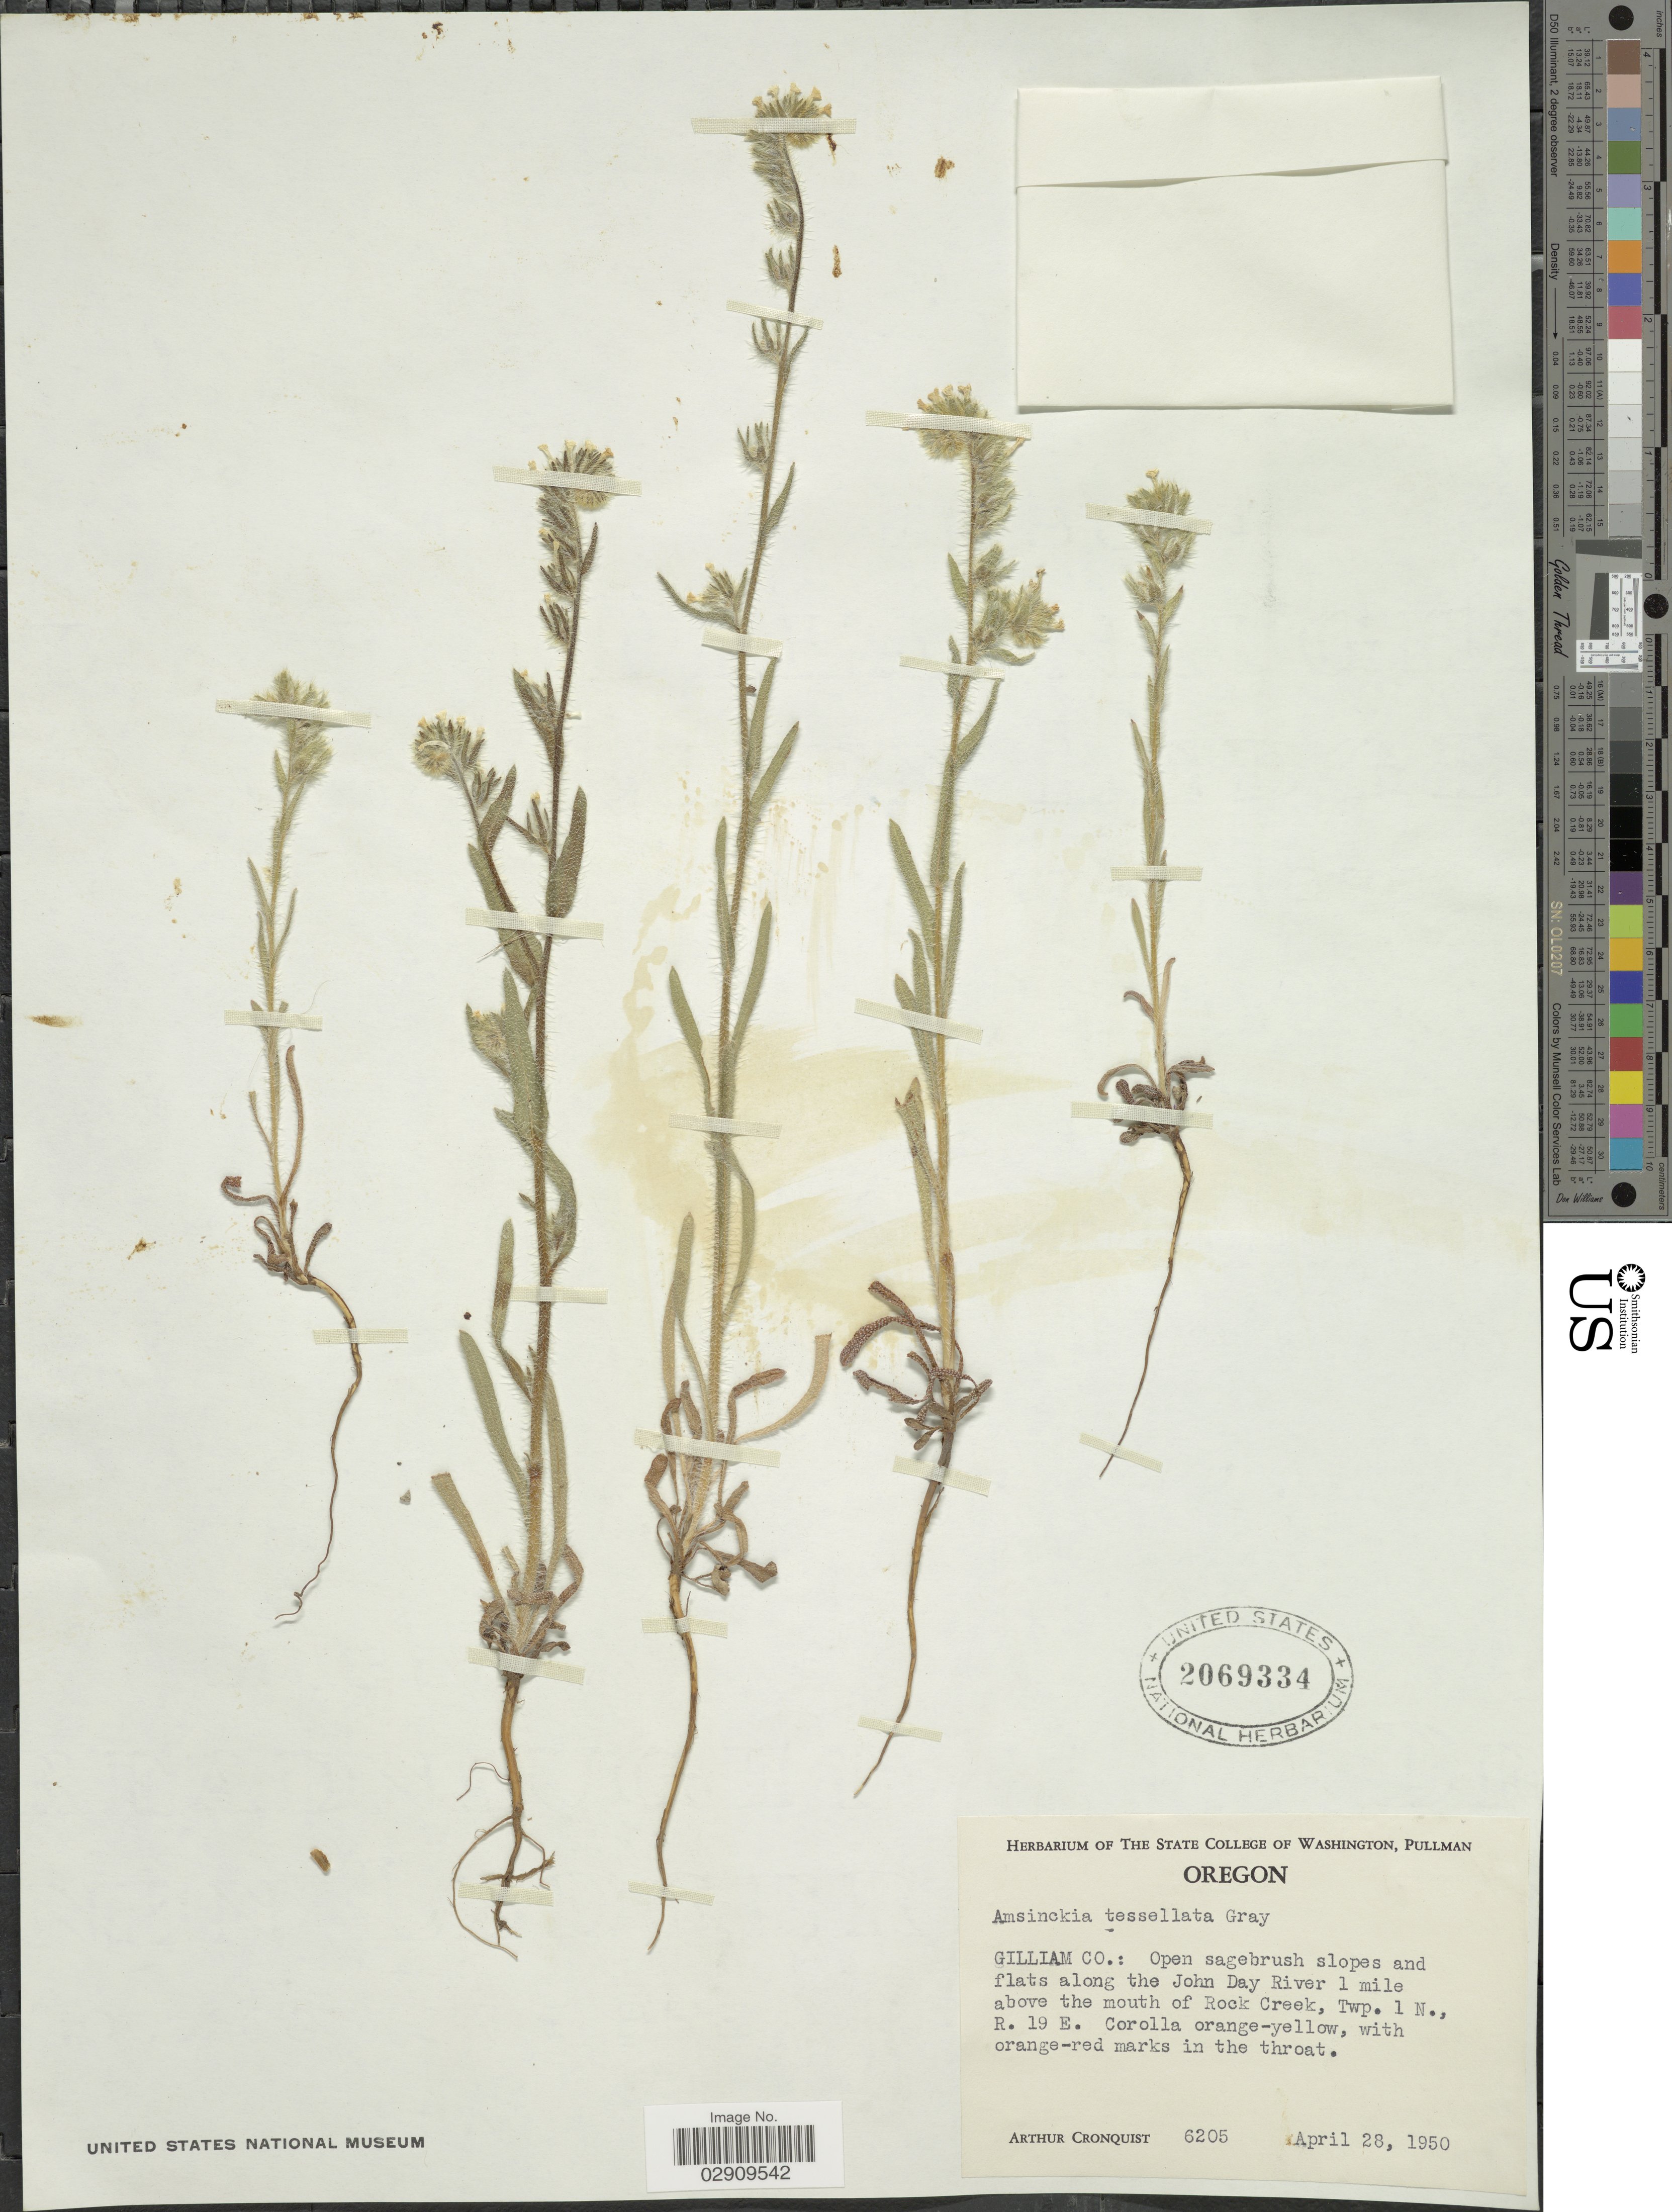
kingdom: Plantae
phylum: Tracheophyta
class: Magnoliopsida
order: Boraginales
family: Boraginaceae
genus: Amsinckia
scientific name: Amsinckia tessellata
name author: A. Gray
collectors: A. J. Cronquist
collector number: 6205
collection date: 1950-04-28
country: United States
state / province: Oregon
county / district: Gilliam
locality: Gilliam Co.: Open sagebrush slopes and flats along the John Day River 1 mile above the mouth of Rock Creek, Twp. 1N., R. 19 E.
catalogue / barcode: US 2069334